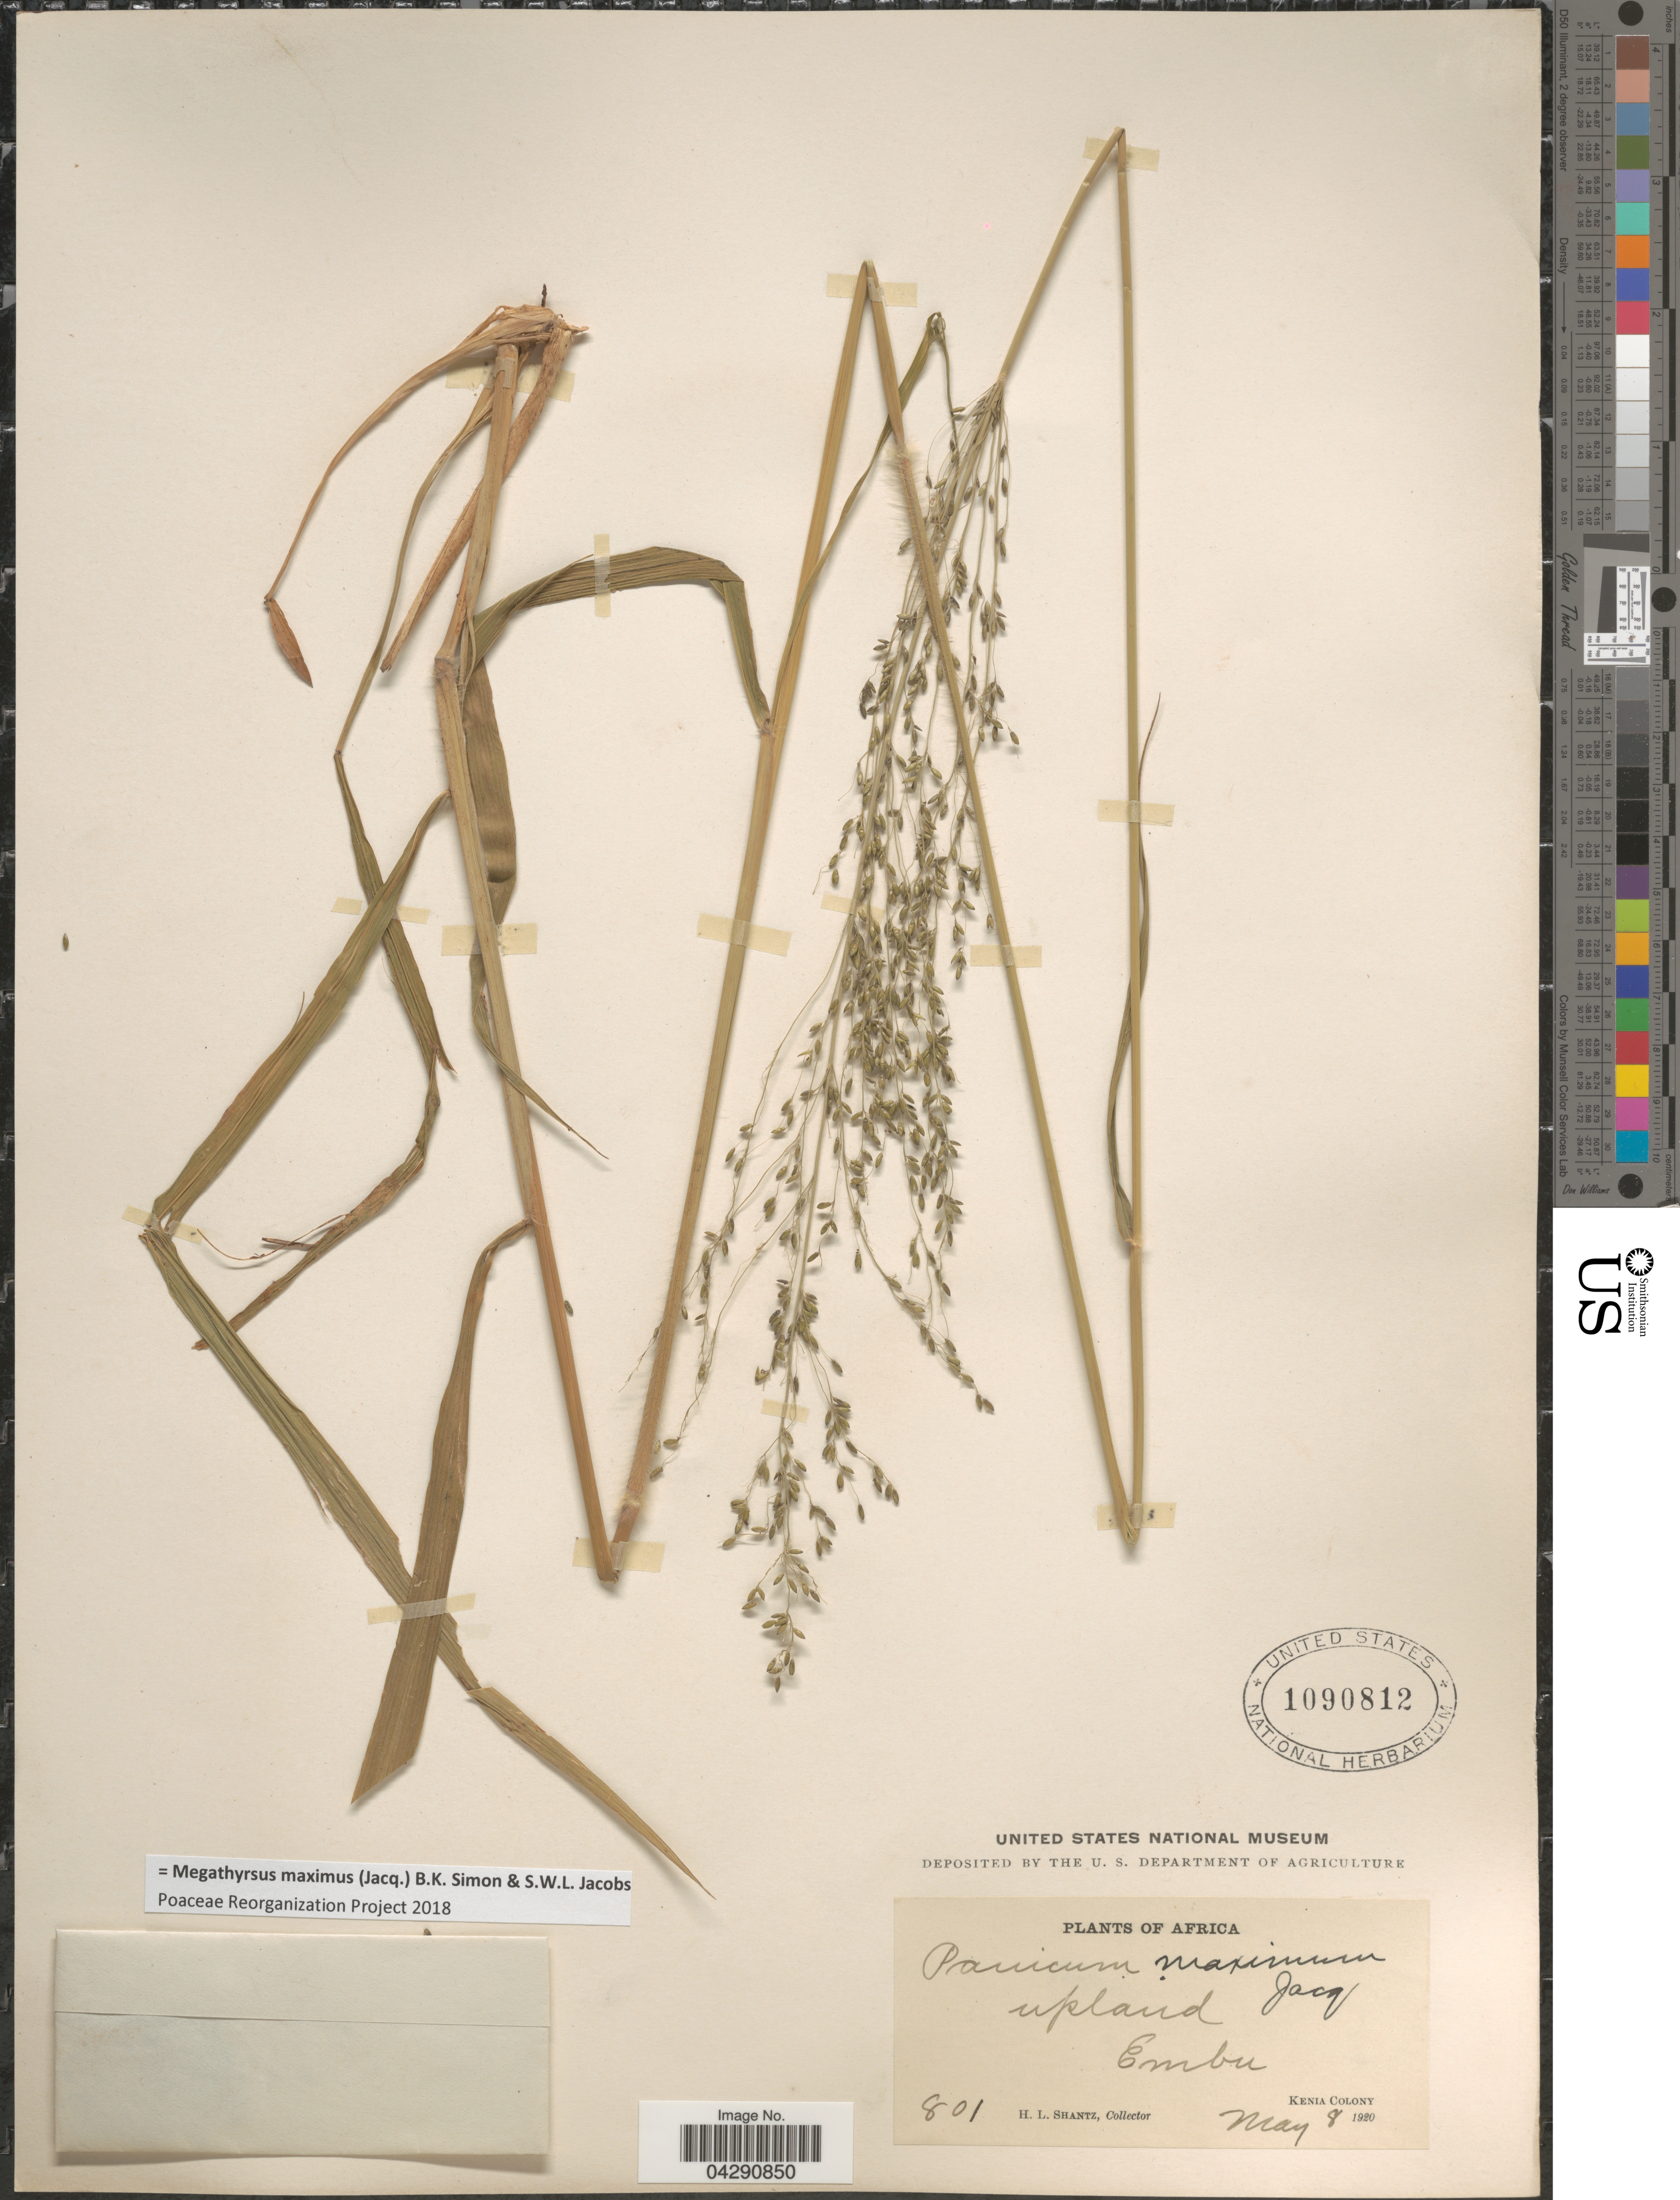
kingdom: Plantae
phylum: Tracheophyta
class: Liliopsida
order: Poales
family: Poaceae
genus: Megathyrsus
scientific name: Megathyrsus maximus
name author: (Jacq.) B.K. Simon & S.W.L. Jacobs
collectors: H. Shantz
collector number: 801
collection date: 1920-05-08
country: Kenya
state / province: Embu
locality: Upland. Kenia Colony.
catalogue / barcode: US 1090812